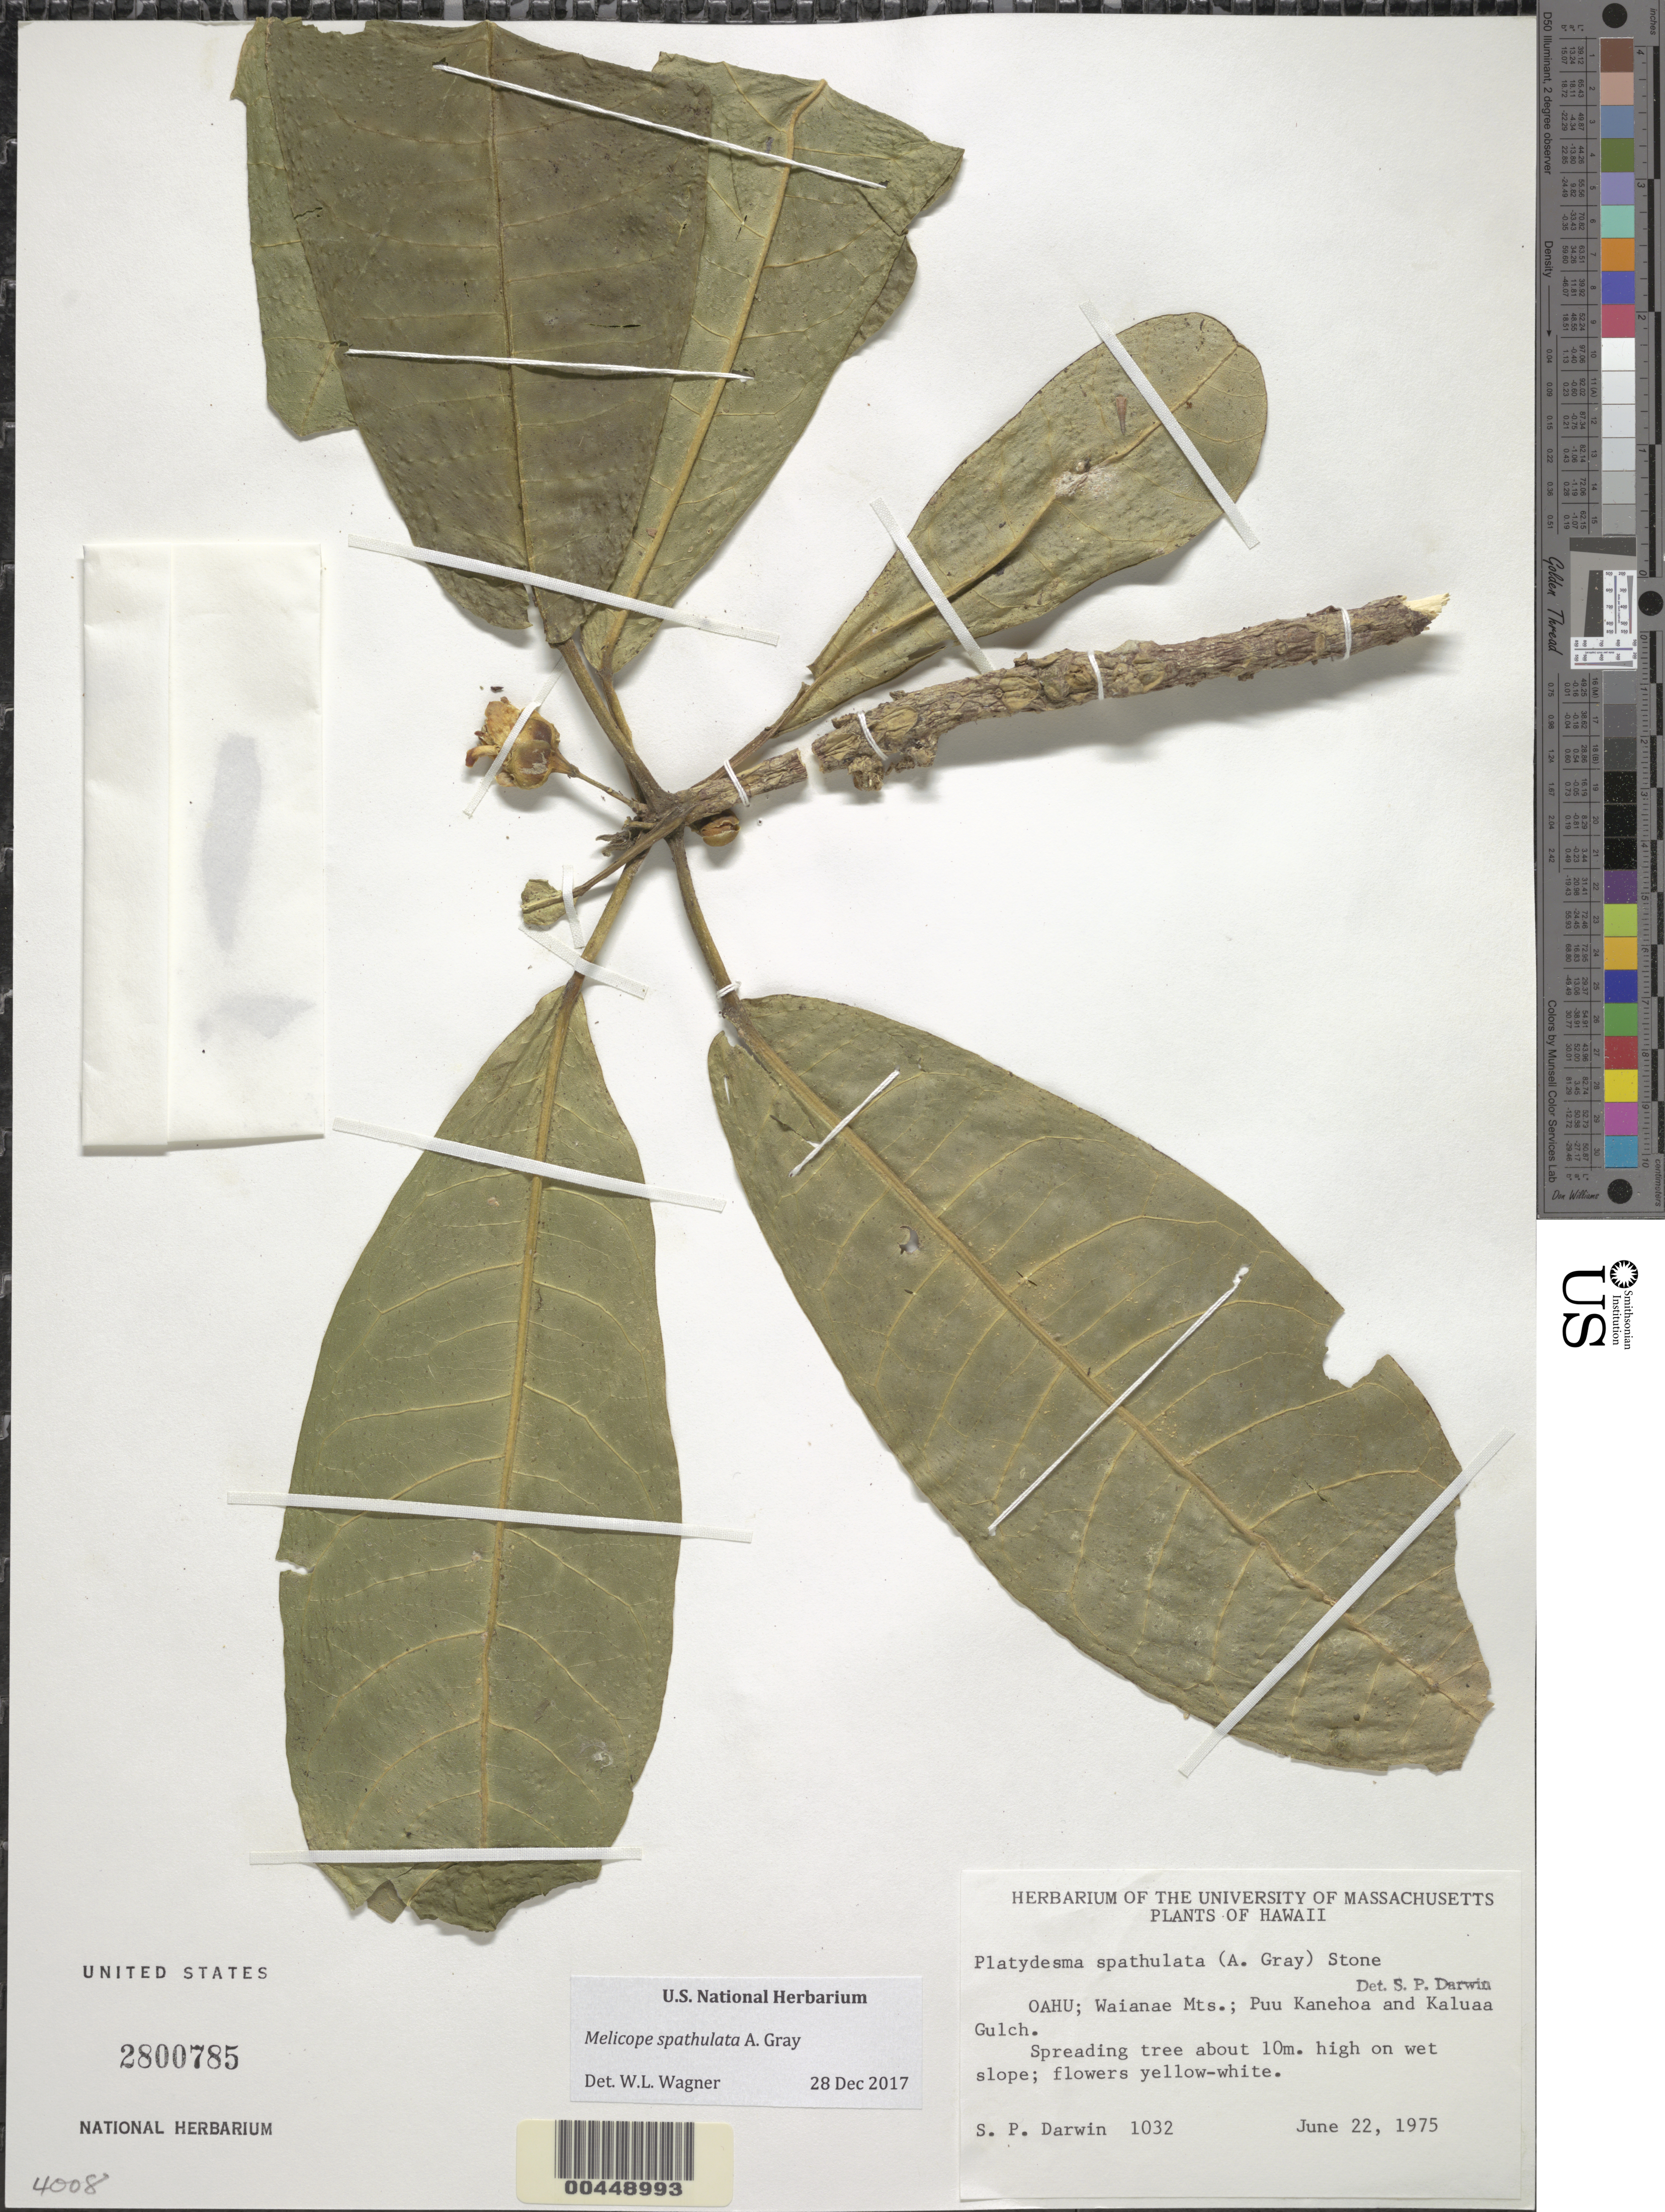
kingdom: Plantae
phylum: Tracheophyta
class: Magnoliopsida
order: Sapindales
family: Rutaceae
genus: Melicope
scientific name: Melicope spathulata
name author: A. Gray in Wilkes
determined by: Wagner, W. L., (BOT), Smithsonian Institution - National Museum of Natural History (UNITED STATES)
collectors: S. P. Darwin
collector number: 1032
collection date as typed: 22 Jun 1975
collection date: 1975-06-22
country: United States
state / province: Hawaii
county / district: Honolulu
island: Oahu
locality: Waianae Mts, Puu Kanehoa and Kaluaa Gulch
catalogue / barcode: US 2800785